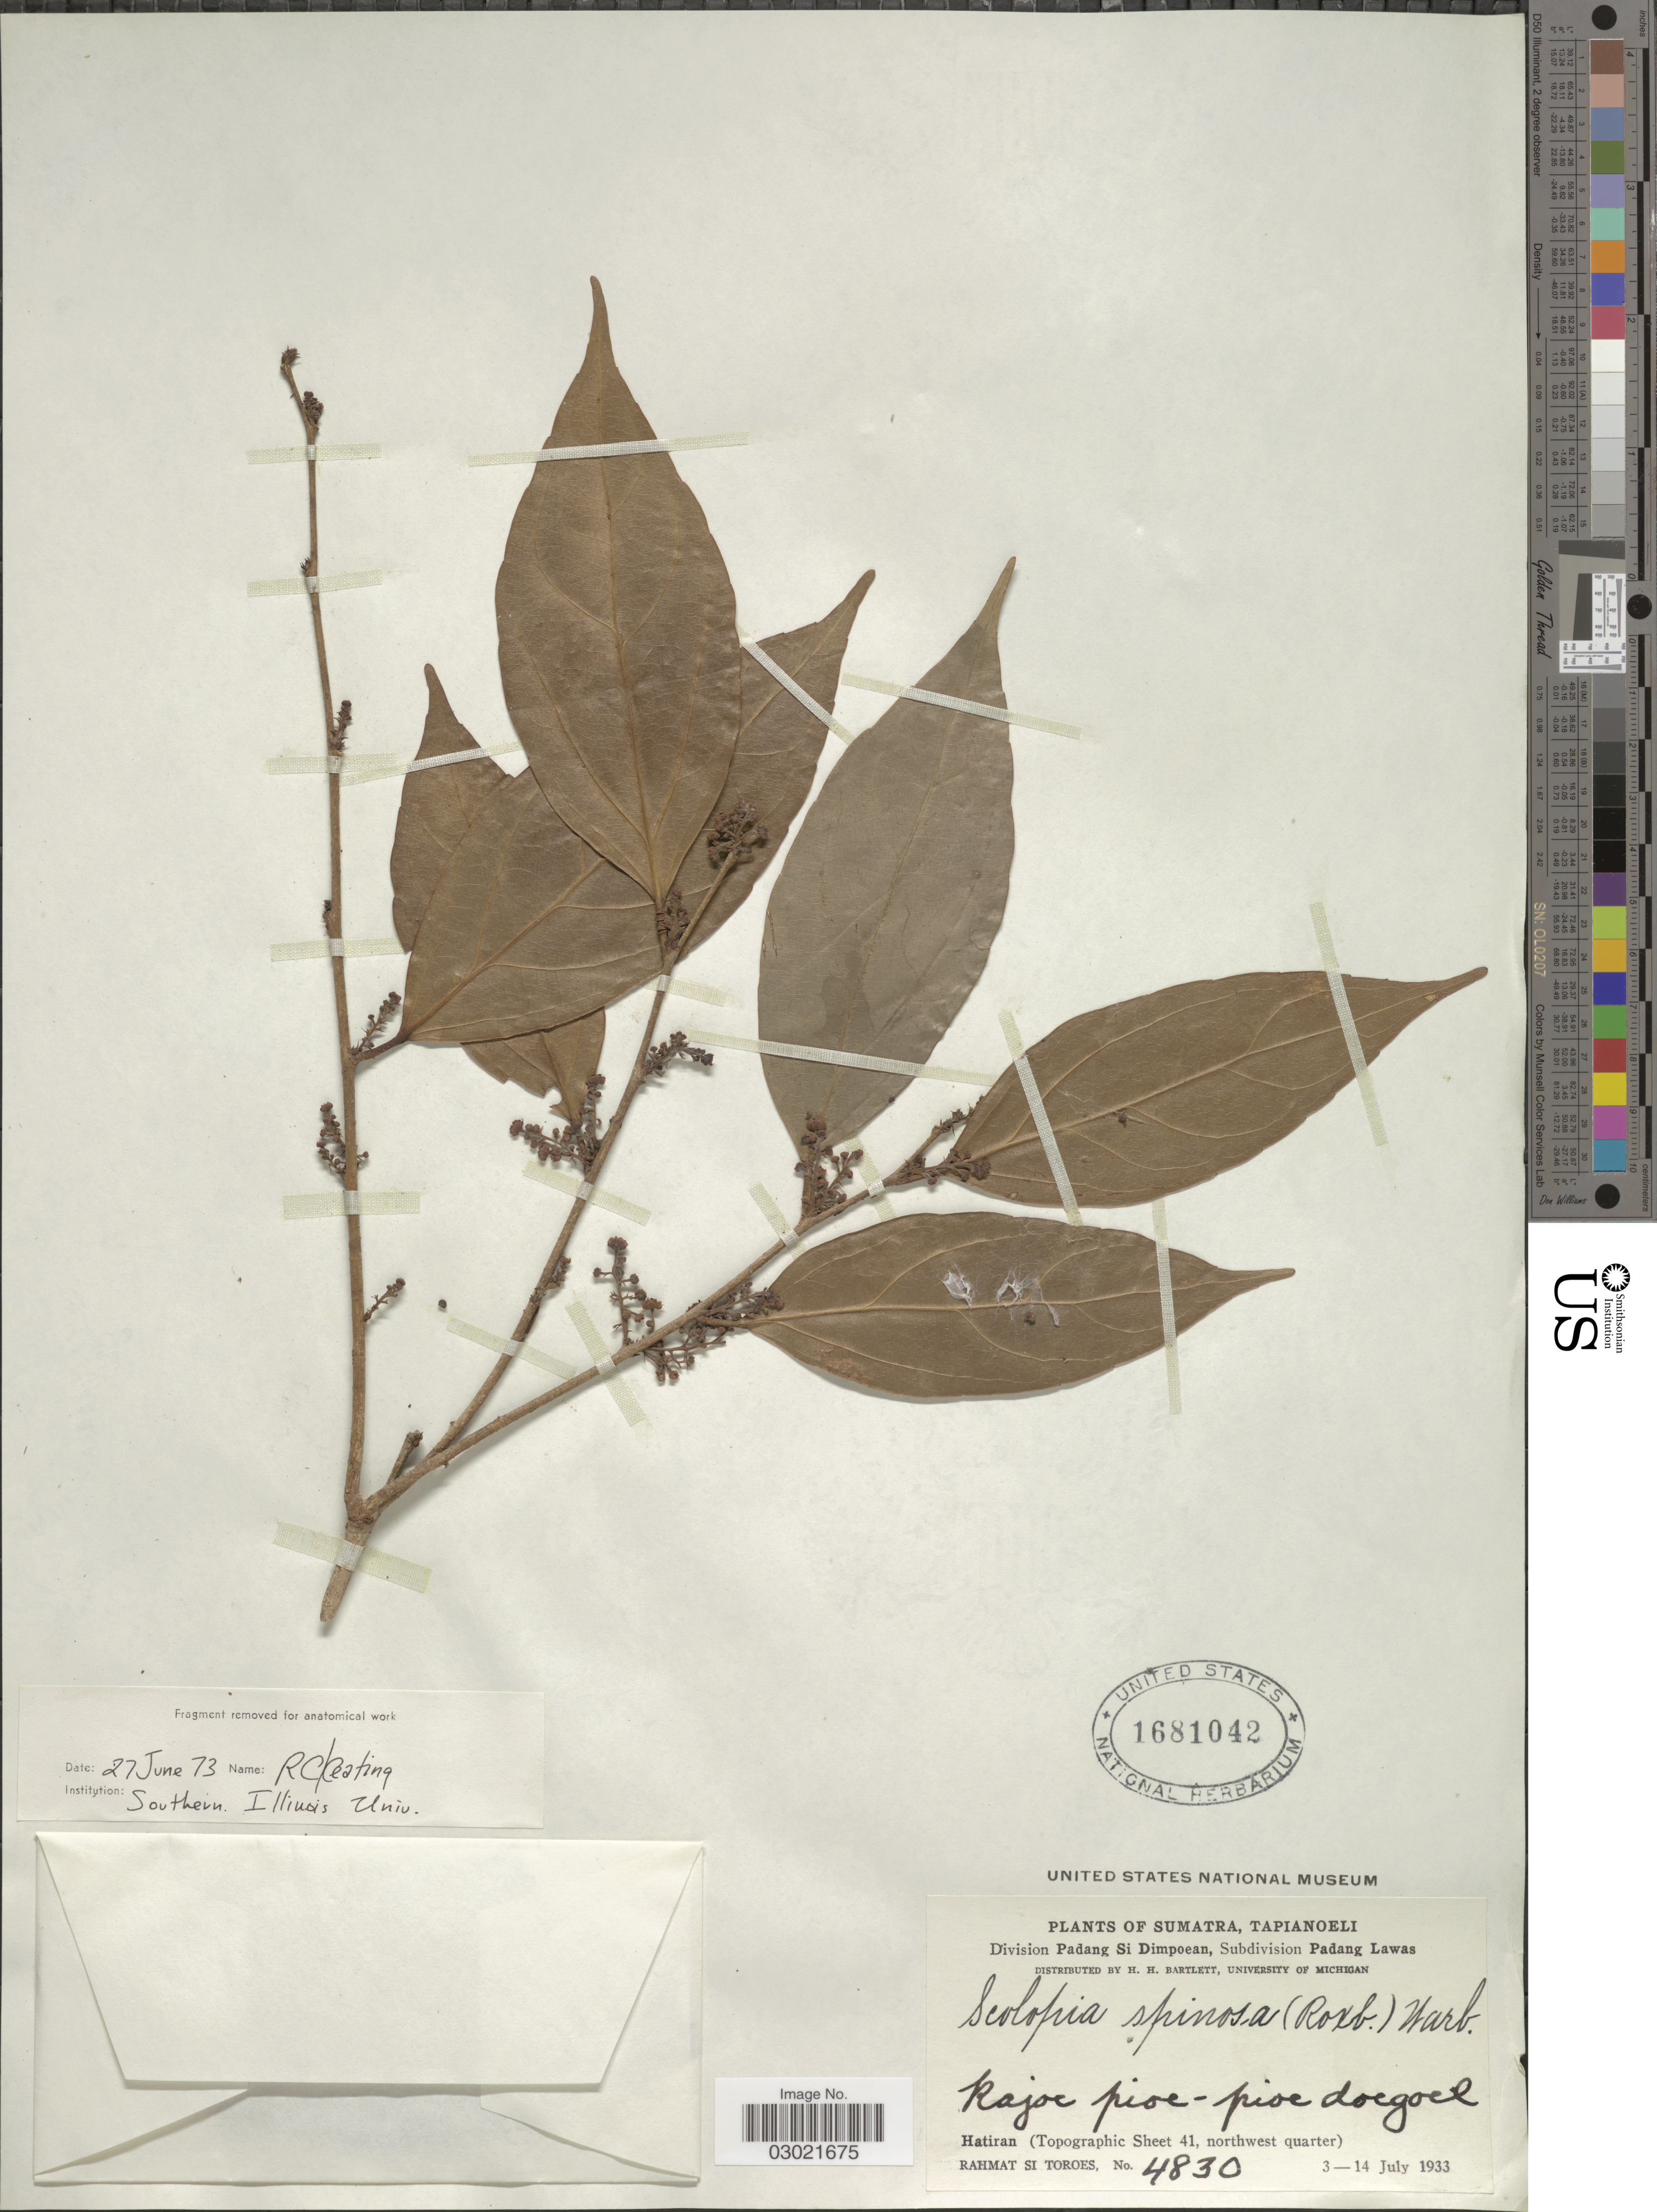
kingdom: Plantae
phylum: Tracheophyta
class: Magnoliopsida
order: Malpighiales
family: Salicaceae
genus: Scolopia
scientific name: Scolopia spinosa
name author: (Roxb.) Warb.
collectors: Rahmat Si Boeea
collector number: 4830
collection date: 1933-07-03/1933-07-14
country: Indonesia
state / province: Sumatra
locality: Sumatra, Tapianoeli. Division Padang Si Dimpoean, Subdivision Padang Lawas. Hatiran (Topographic Sheet 41, northwest quarter).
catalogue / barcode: US 1681042